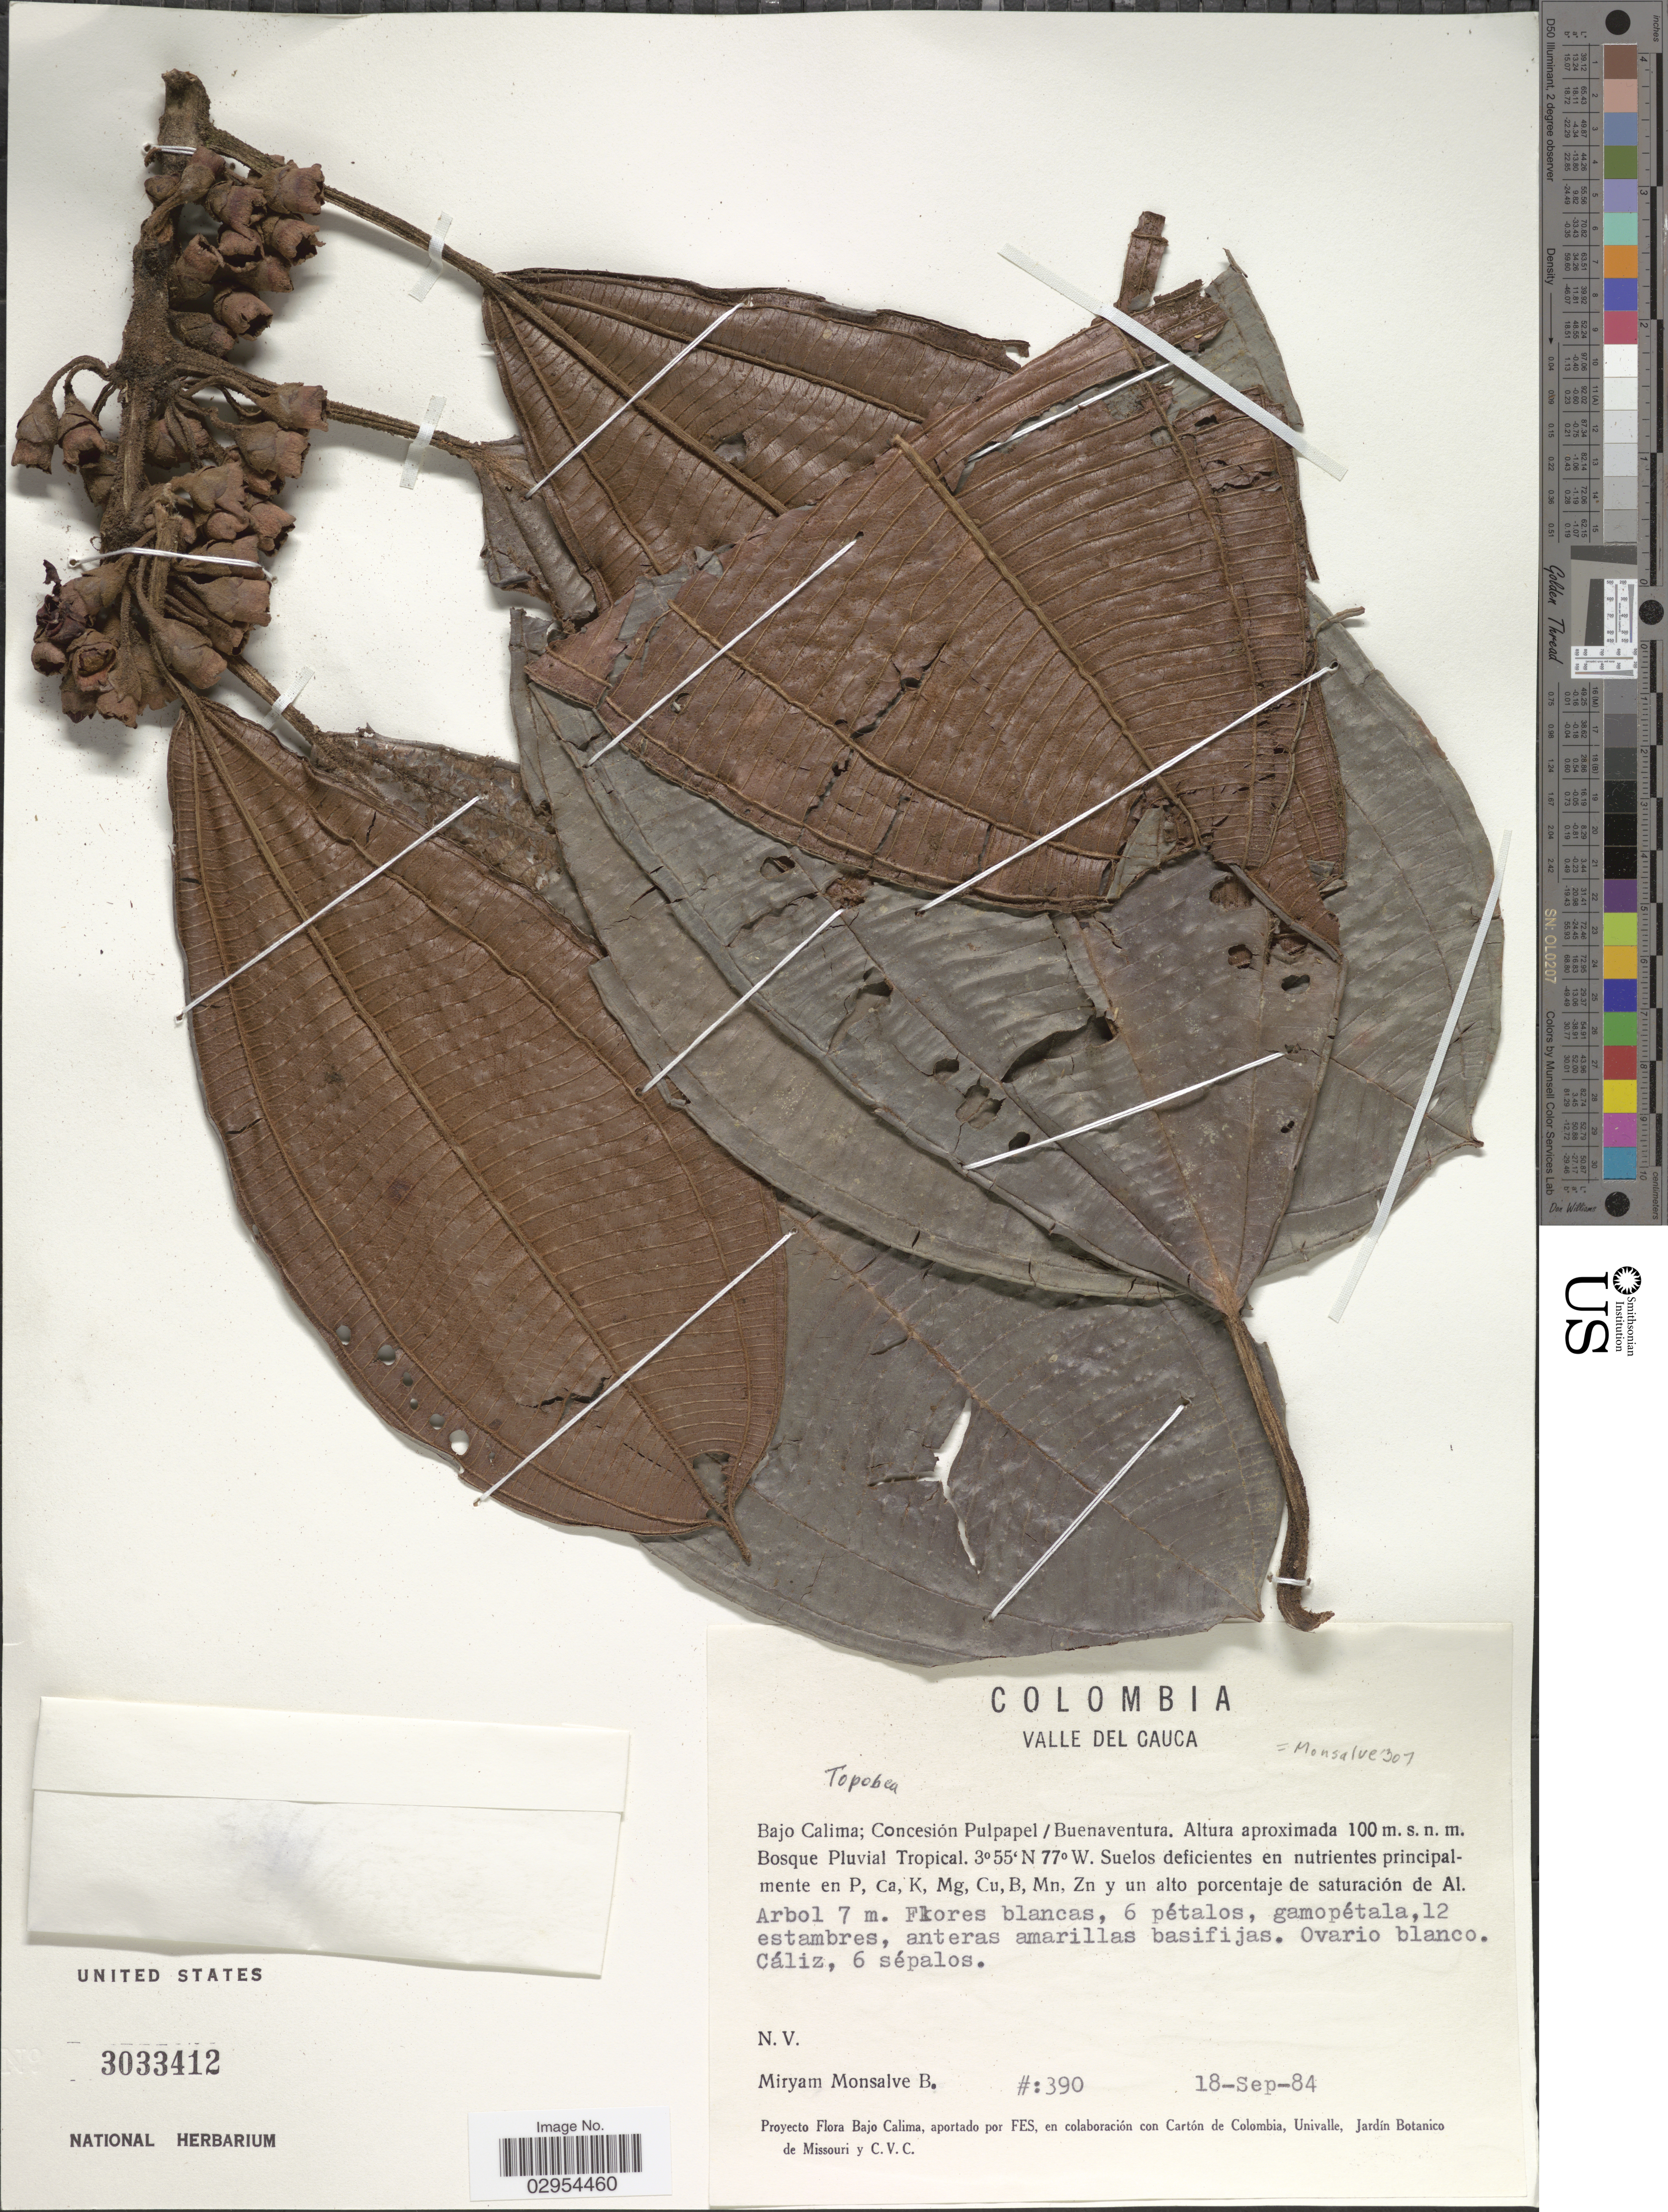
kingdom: Plantae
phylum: Tracheophyta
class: Magnoliopsida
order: Myrtales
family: Melastomataceae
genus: Topobea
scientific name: Topobea sp.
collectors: M. Monsalve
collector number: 390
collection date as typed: Transcribed d/m/y: 18/9/84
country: Colombia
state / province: Valle del Cauca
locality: Bajo Calima; Concesión Pulpapel / Buenaventura.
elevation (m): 100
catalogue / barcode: US 3033412